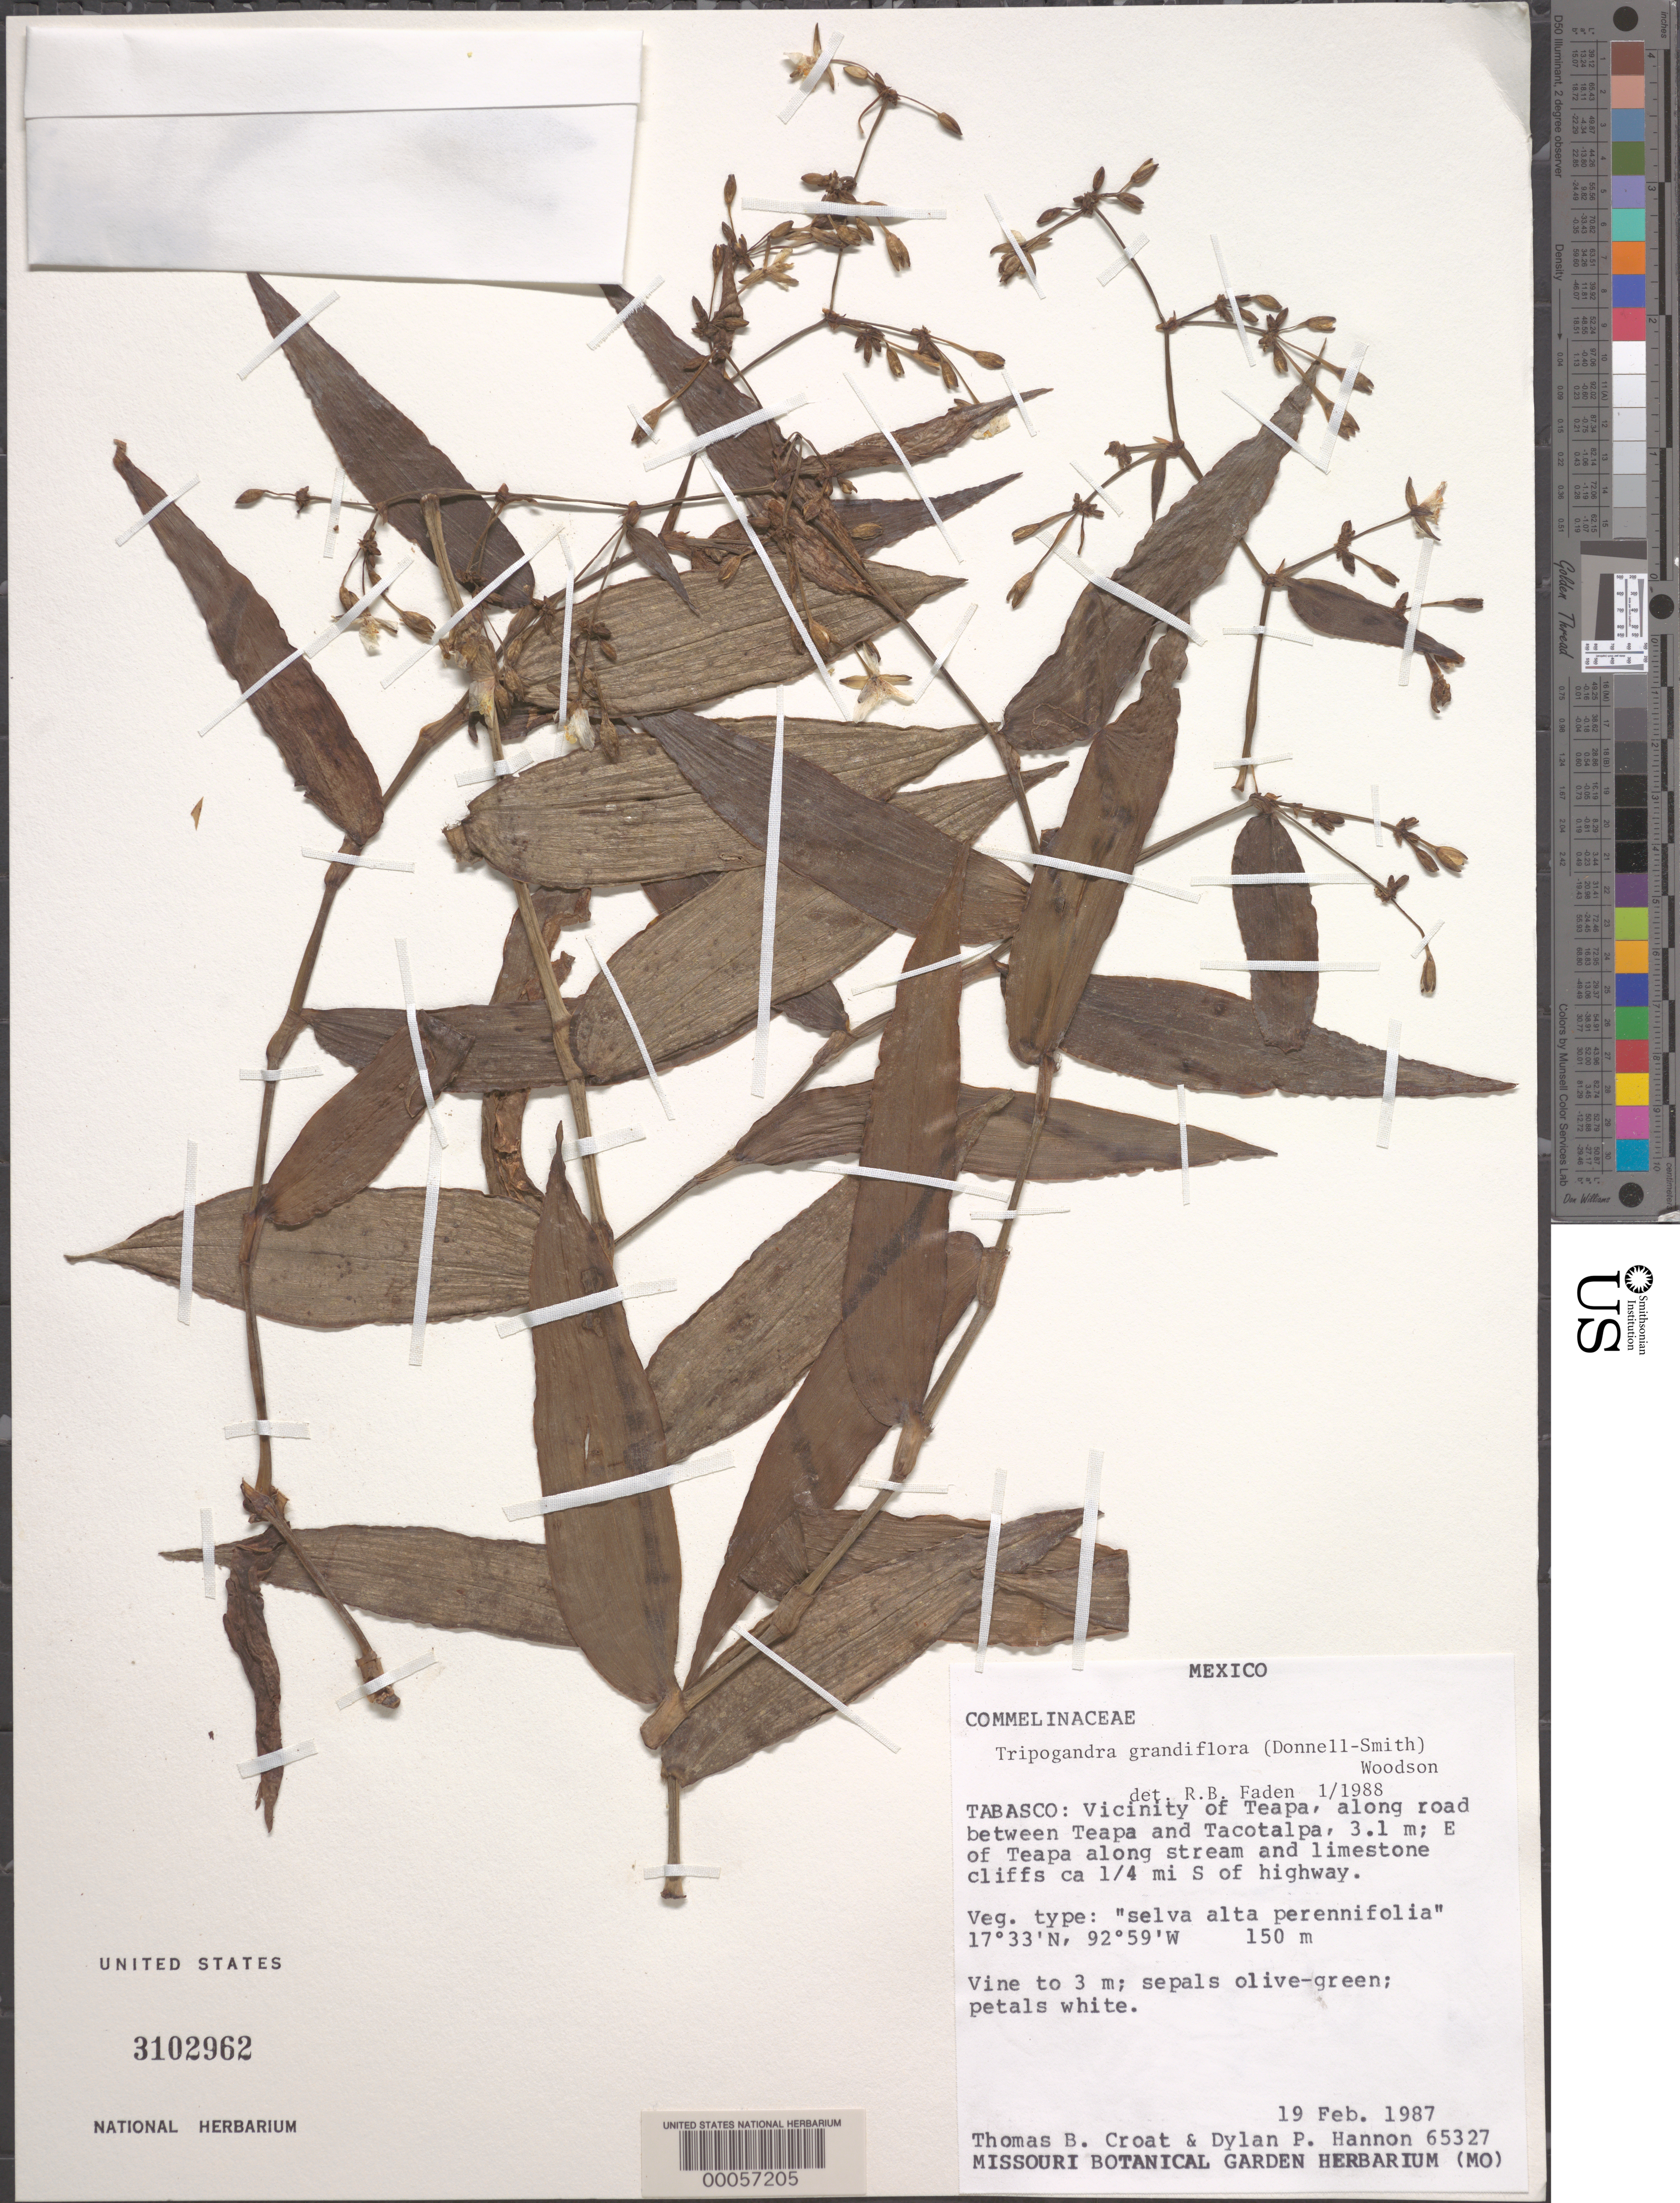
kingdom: Plantae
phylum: Tracheophyta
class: Liliopsida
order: Commelinales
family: Commelinaceae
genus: Tripogandra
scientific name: Tripogandra grandiflora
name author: (Donn. Sm.) Woodson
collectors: T. B. Croat & D. Hannon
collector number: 65327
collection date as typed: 19 Feb 1987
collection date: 1987-02-19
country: Mexico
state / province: Tabasco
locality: Vicinity of Teapa, along rd between Teapa and Tacotalpa, 3.1 km. E of Teapa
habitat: Along stream and limestone cliffs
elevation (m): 150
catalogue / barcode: US 3102962